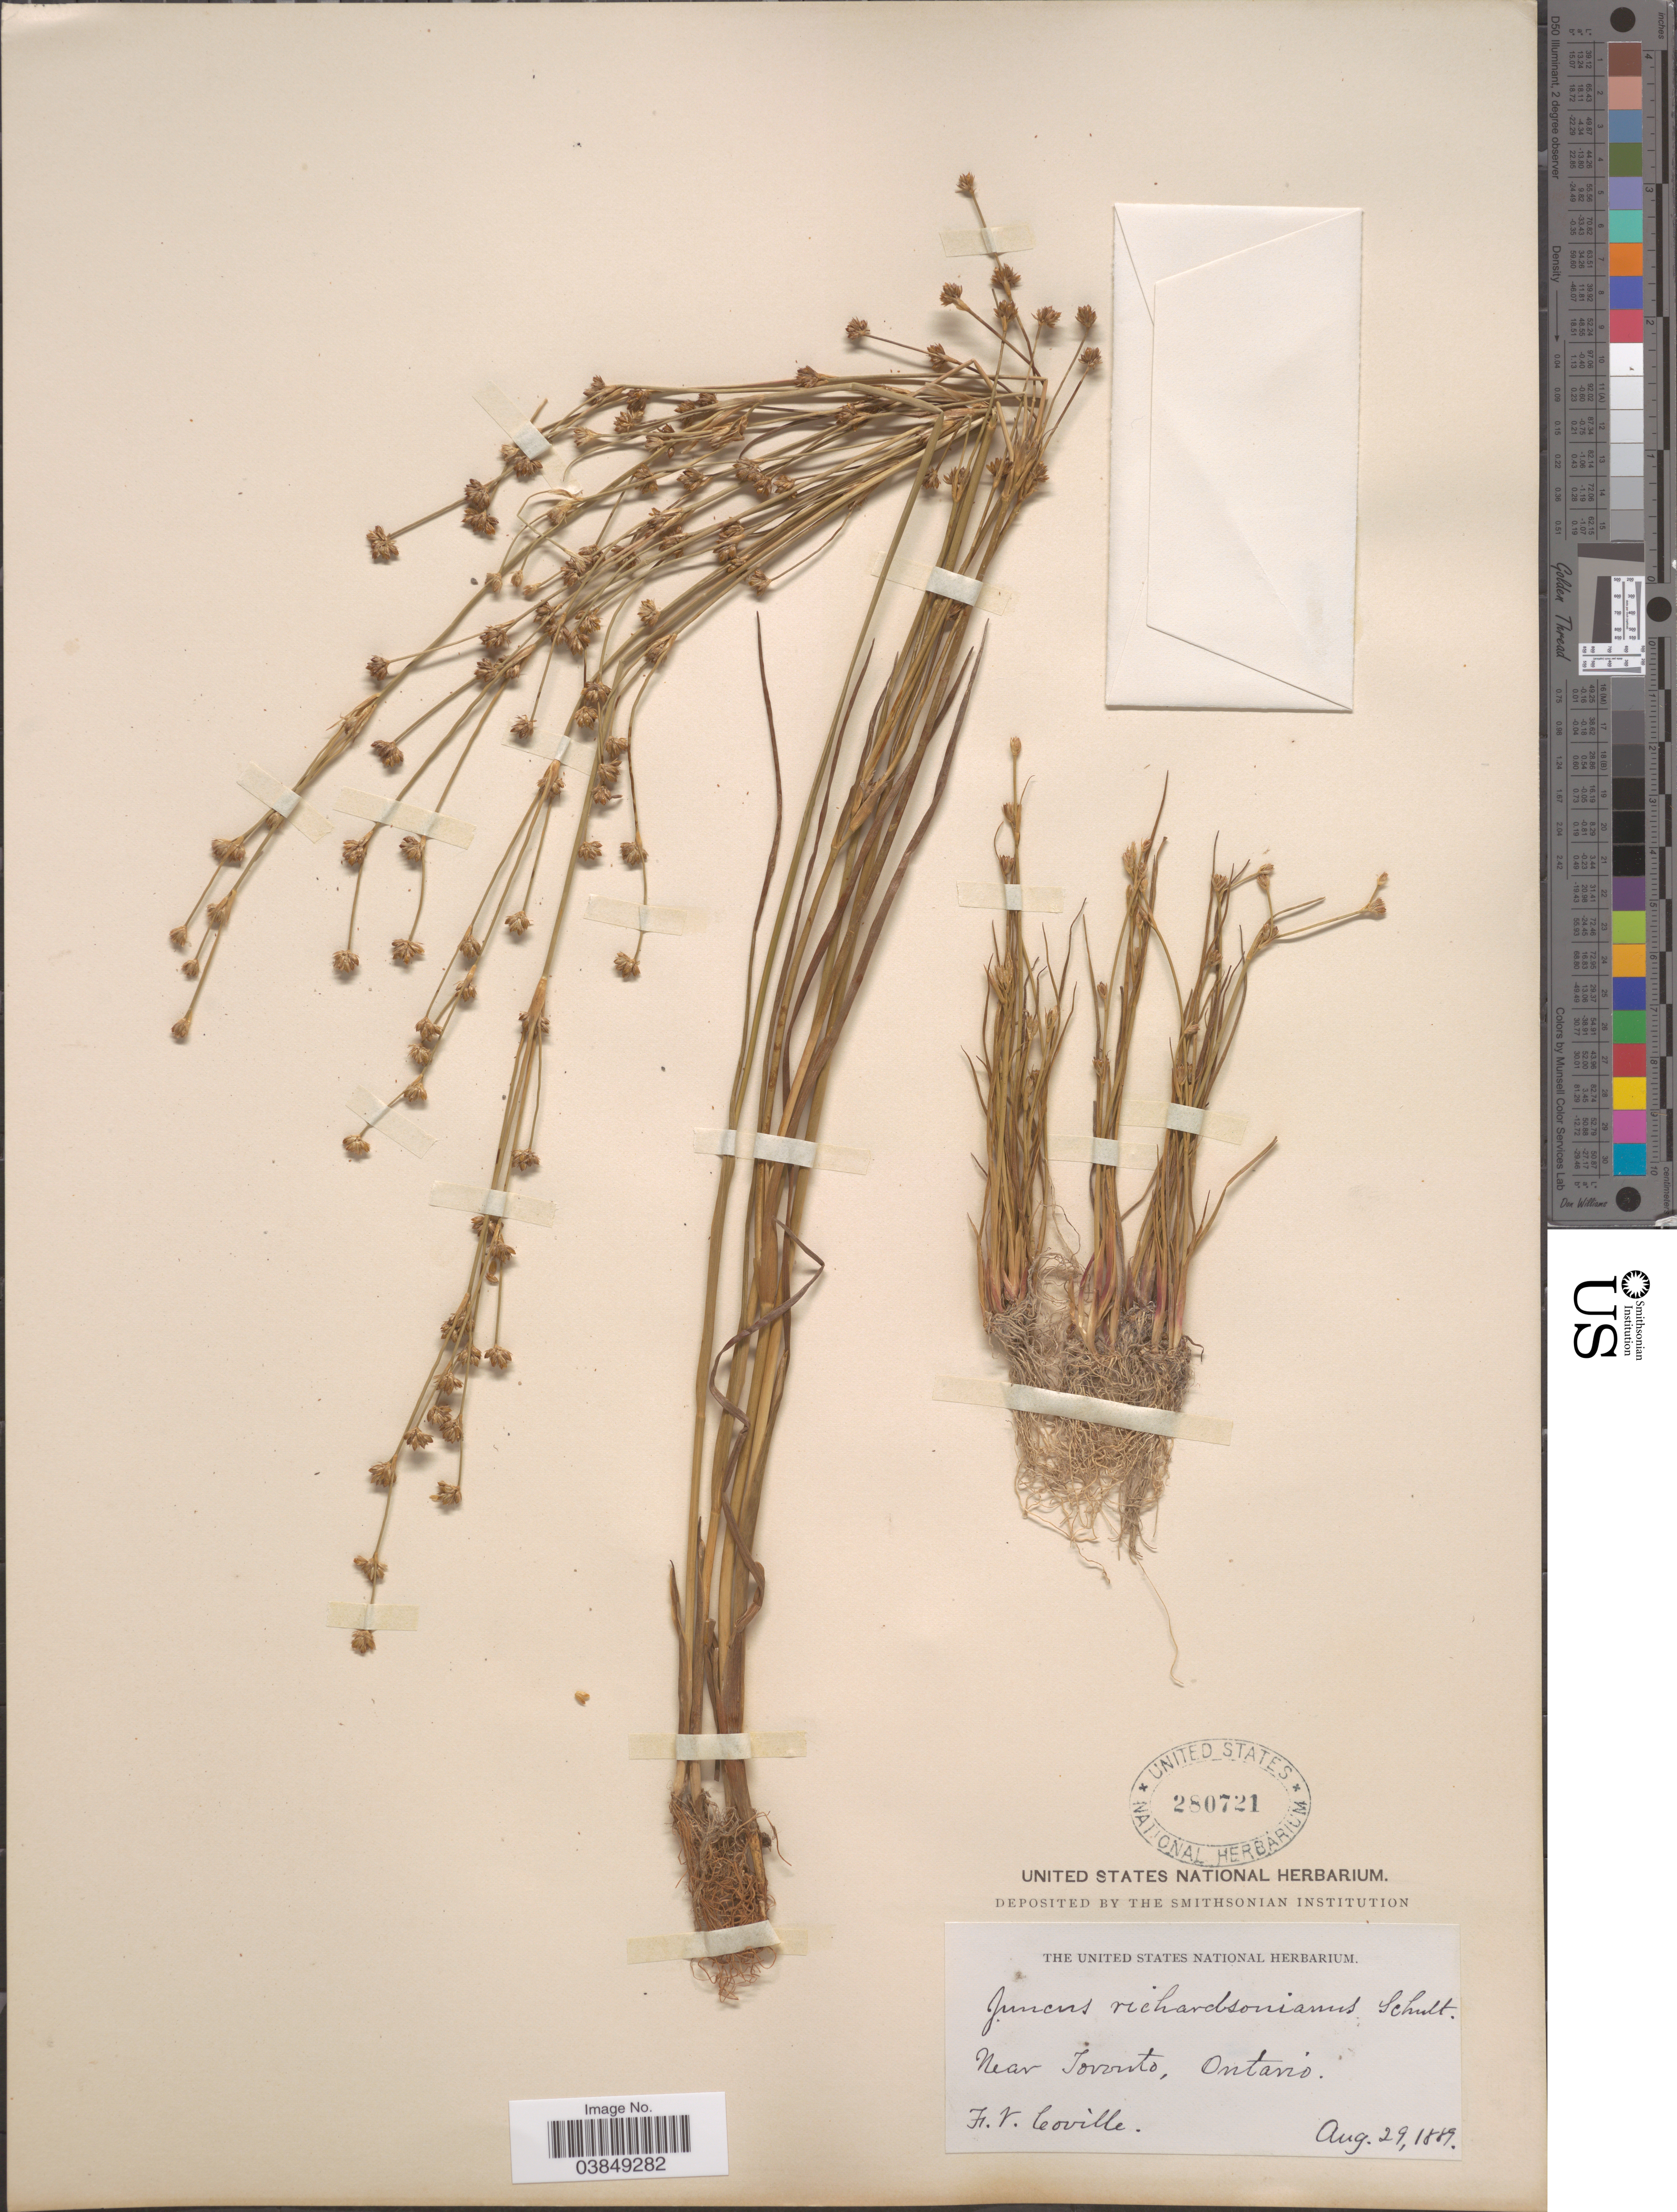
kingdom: Plantae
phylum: Tracheophyta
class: Liliopsida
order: Poales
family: Juncaceae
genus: Juncus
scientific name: Juncus rariflorus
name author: Hartm.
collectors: F. V. Coville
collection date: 1889-08-29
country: Canada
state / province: Ontario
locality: Near Toronto.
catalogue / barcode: US 280721